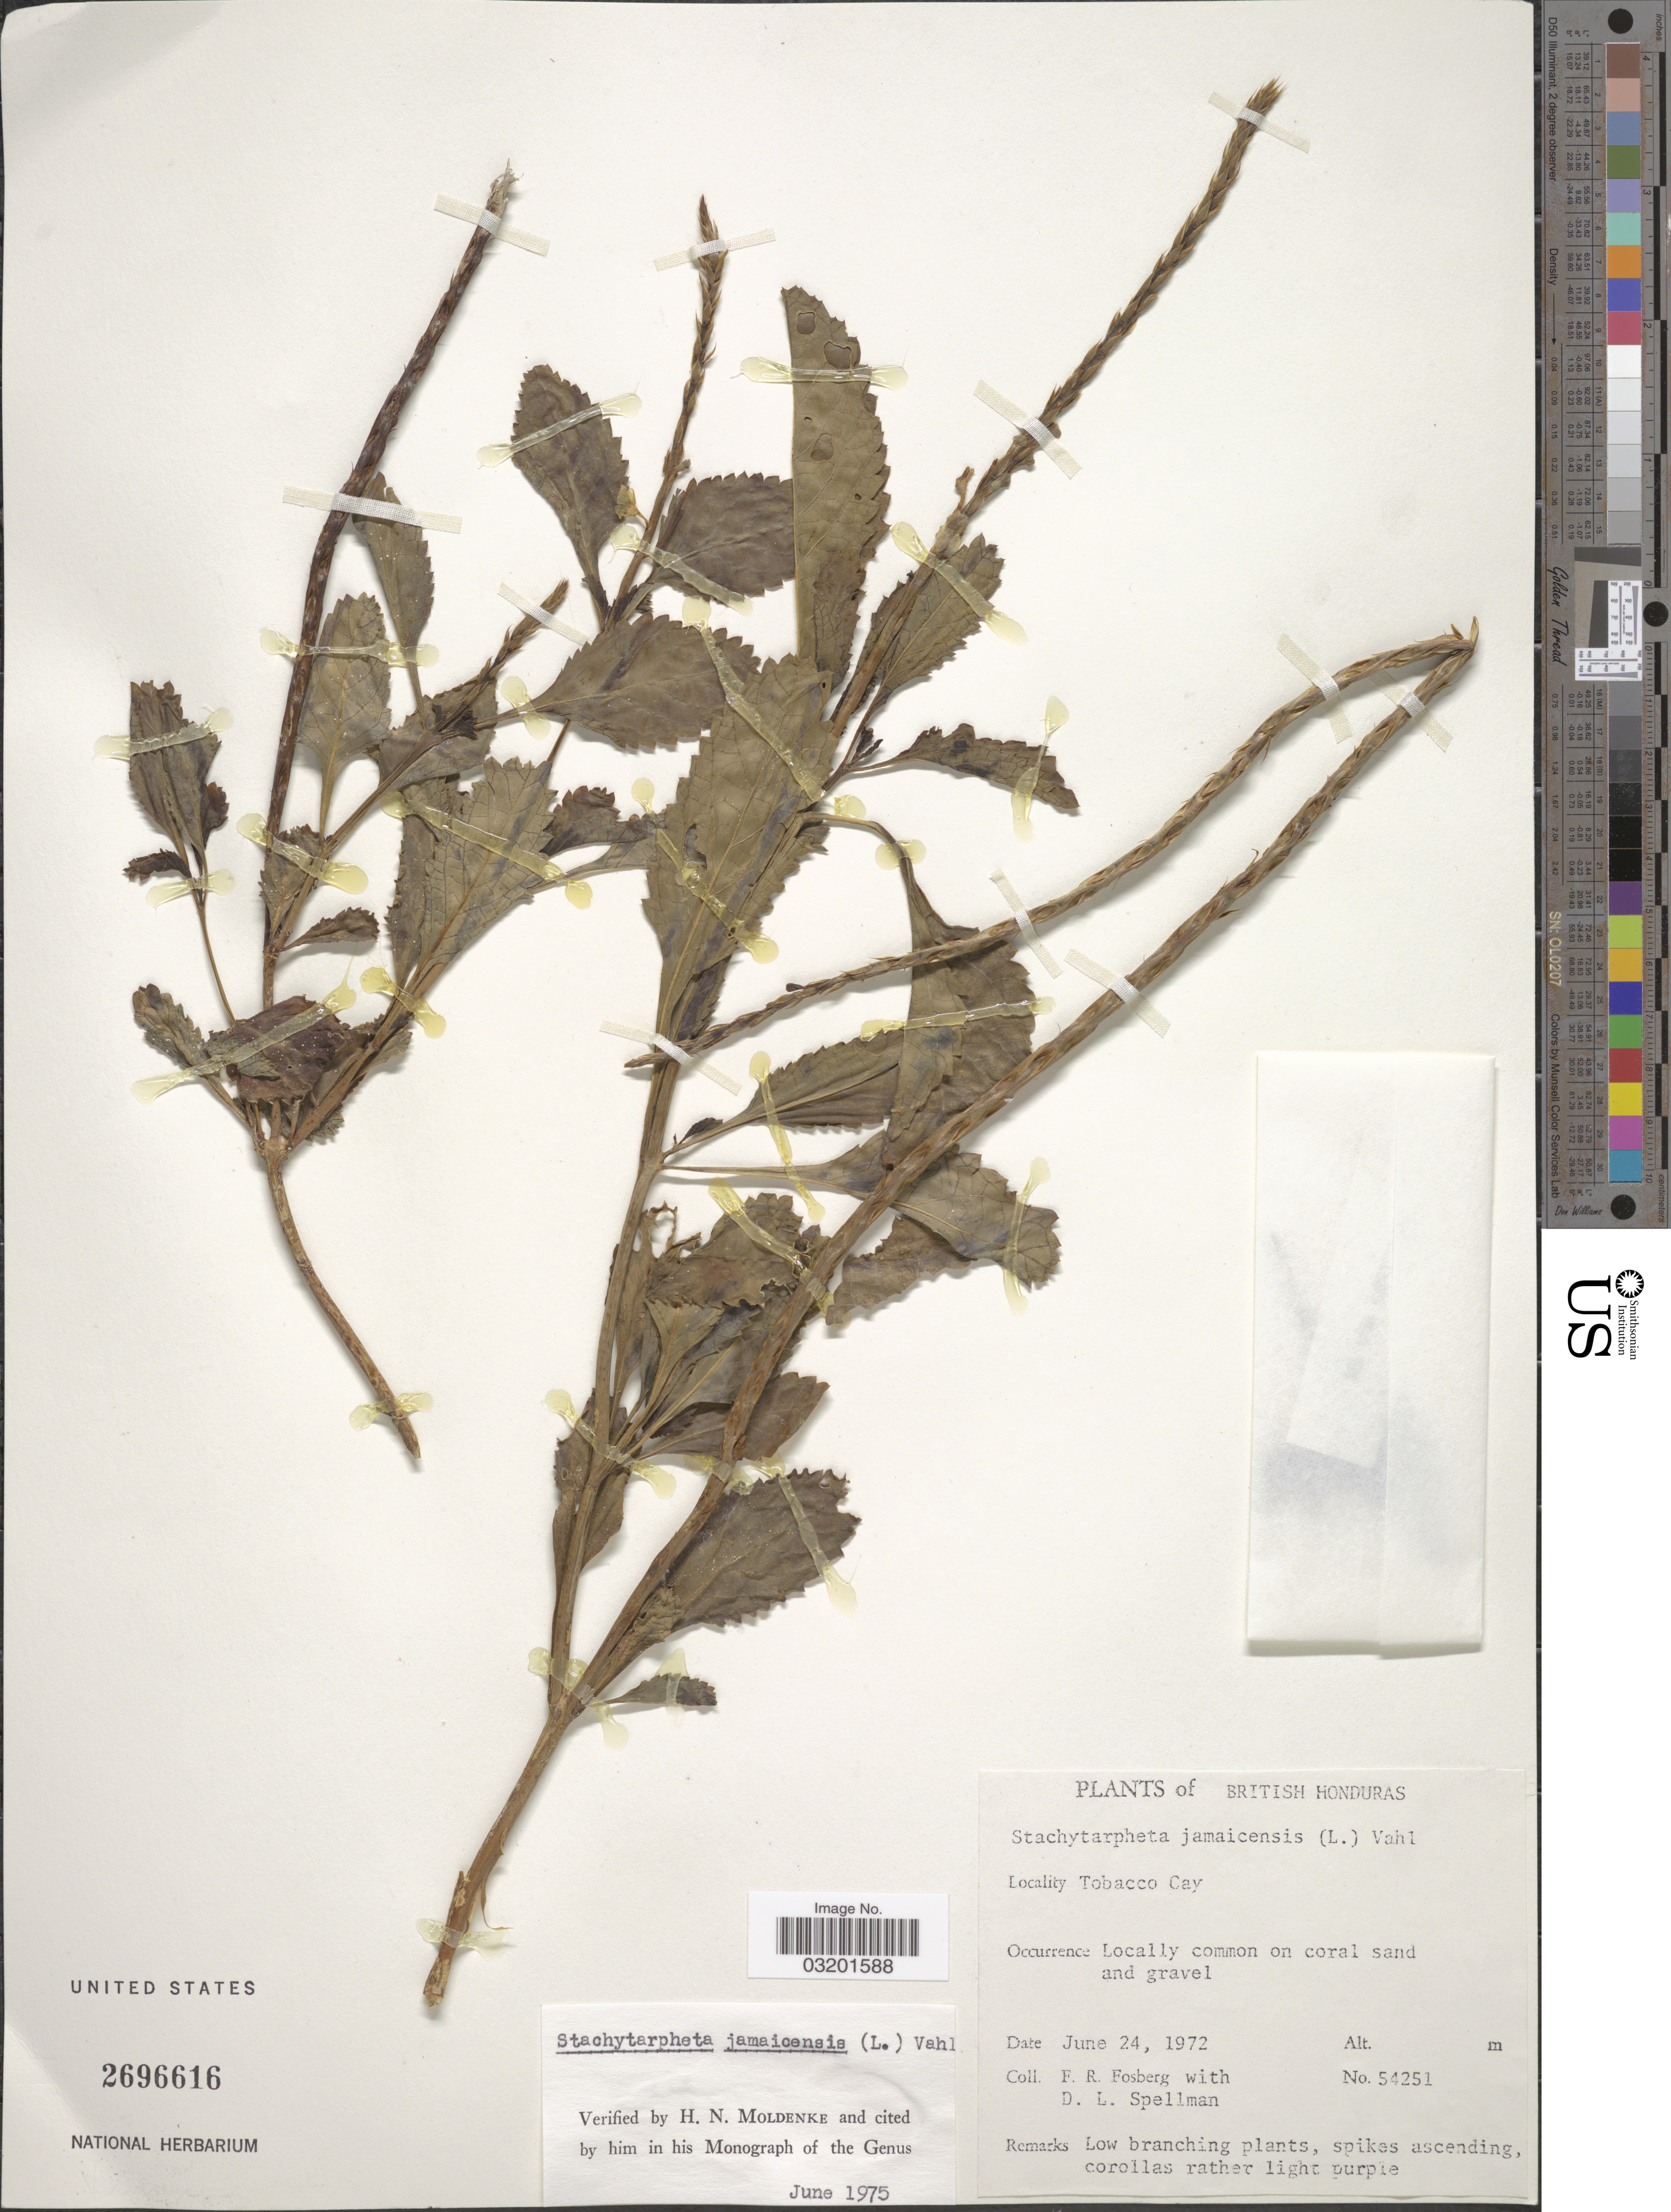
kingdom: Plantae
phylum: Tracheophyta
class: Magnoliopsida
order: Lamiales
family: Verbenaceae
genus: Stachytarpheta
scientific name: Stachytarpheta jamaicensis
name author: (L.) Vahl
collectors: F. R. Fosberg & D. L. Spellman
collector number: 54251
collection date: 1972-06-24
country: Belize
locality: British Honduras. Tobacco Cay.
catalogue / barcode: US 2696616